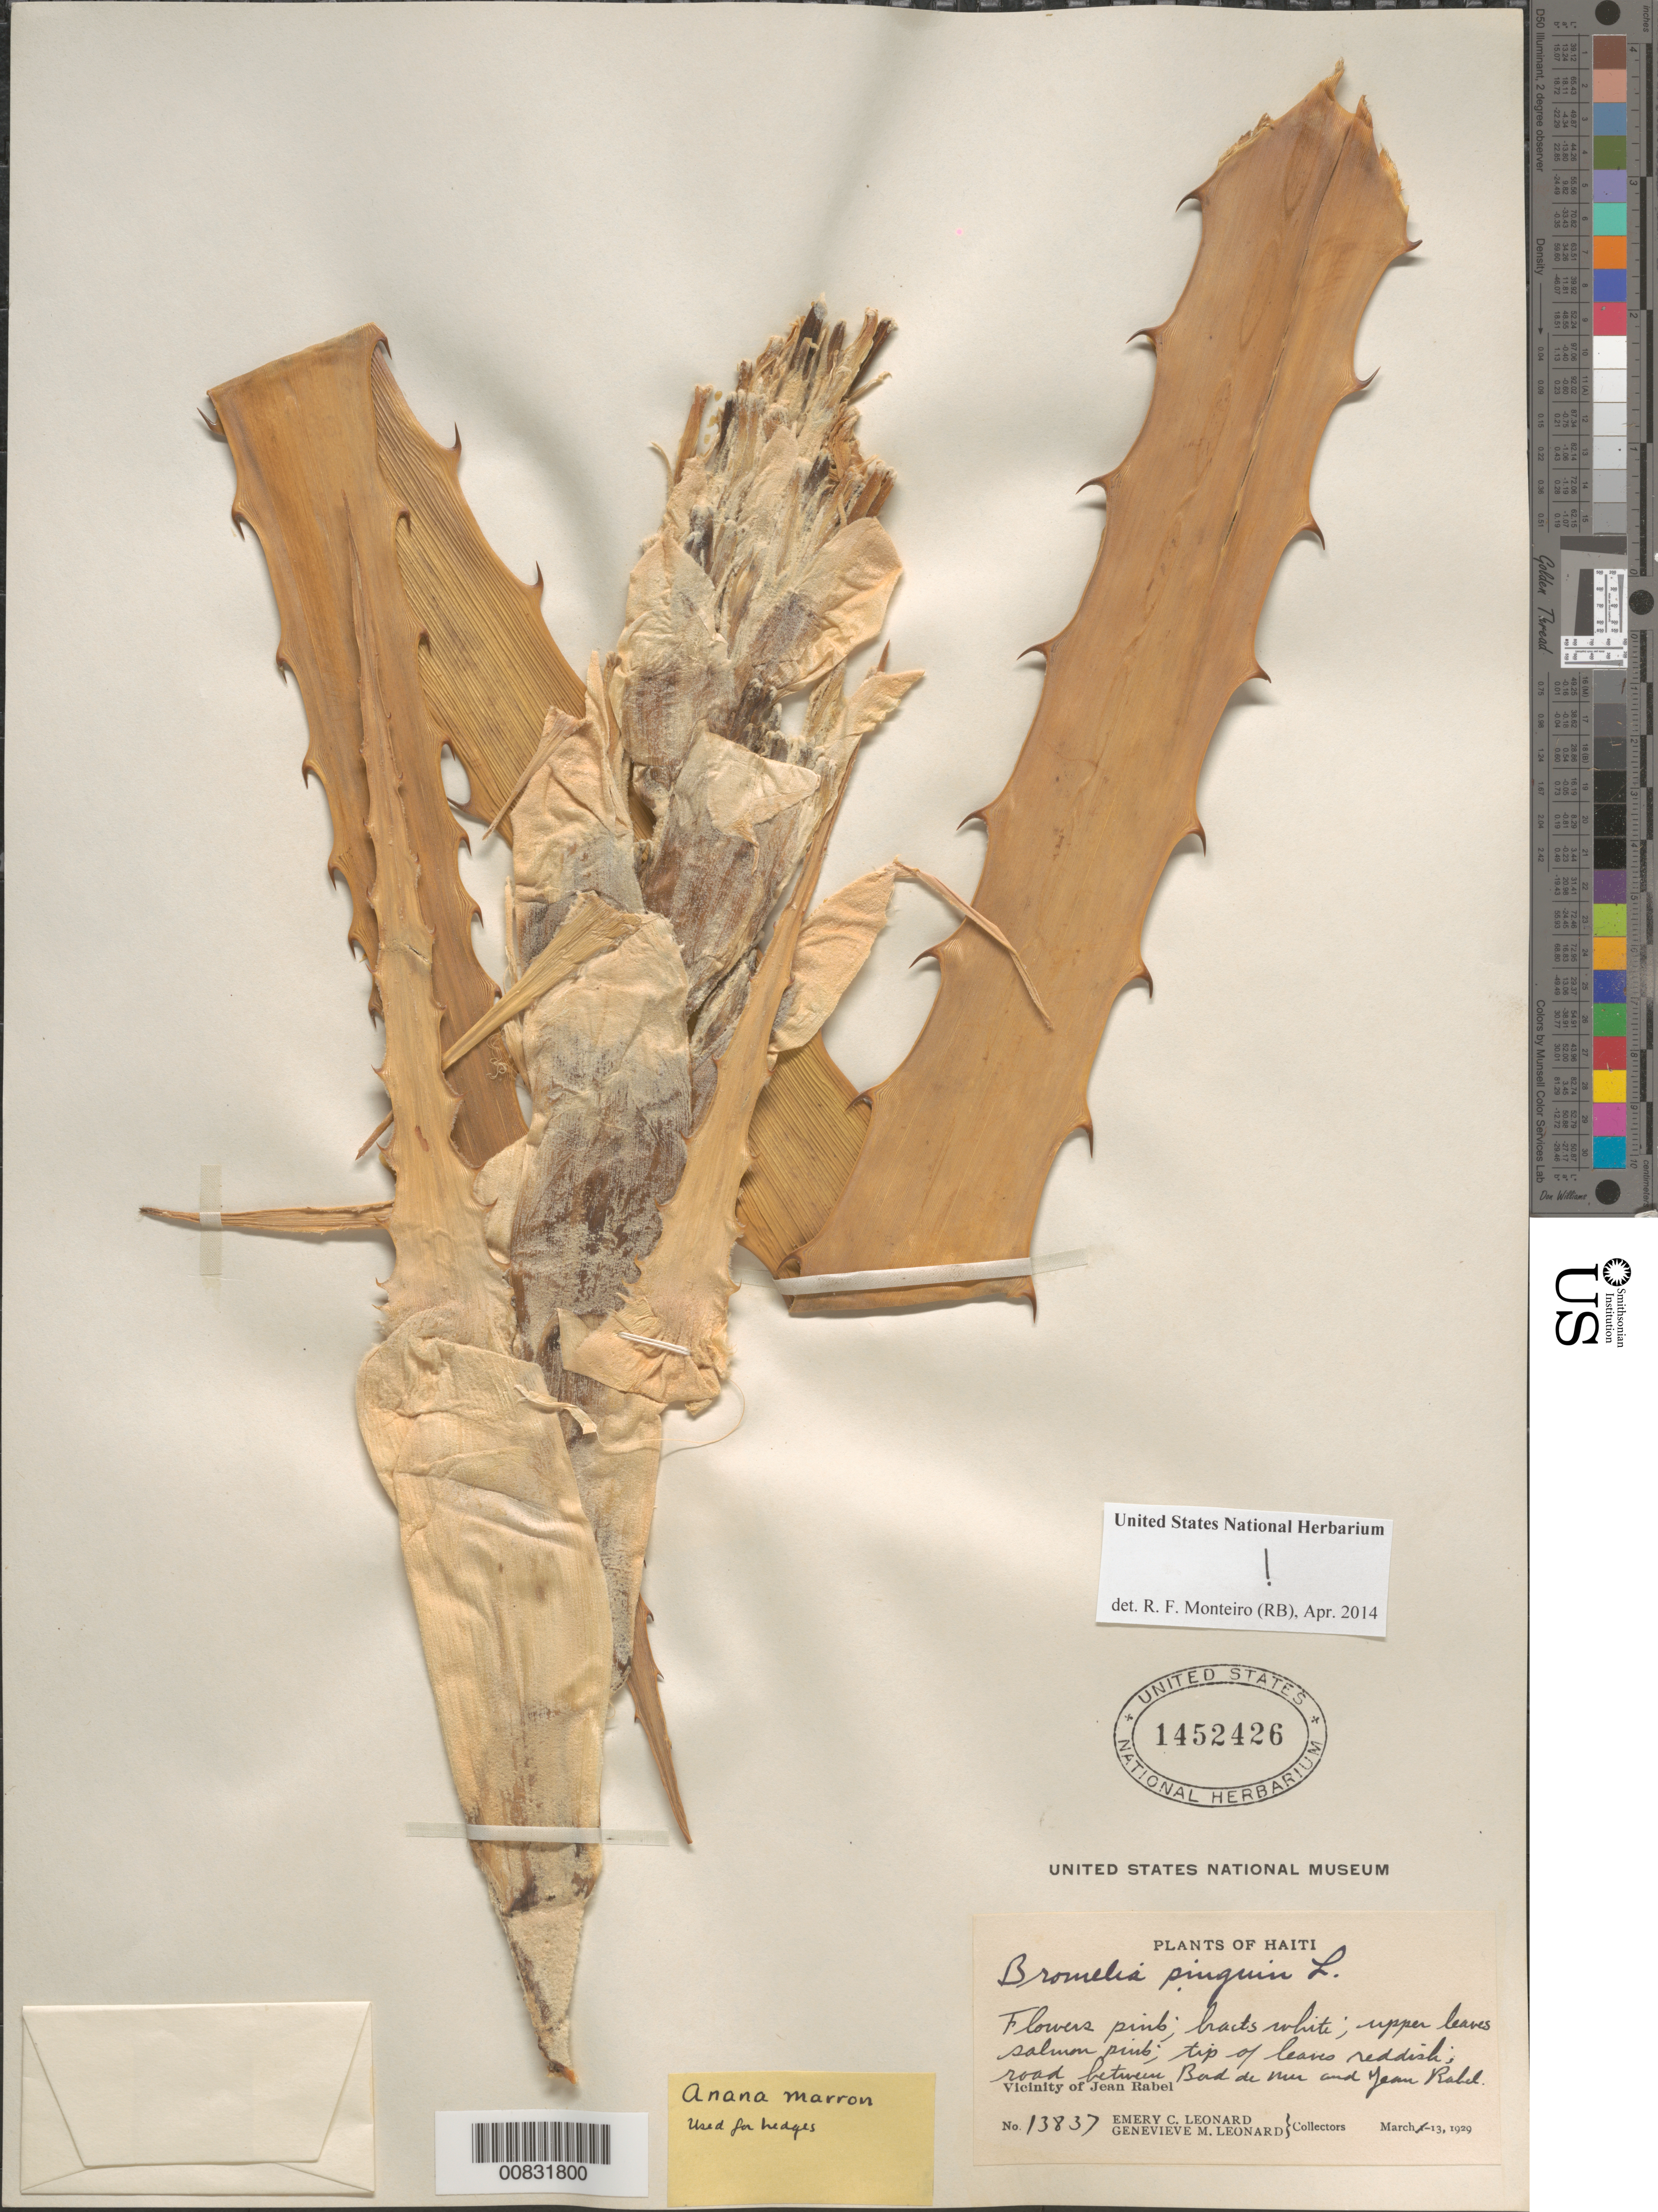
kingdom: Plantae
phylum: Tracheophyta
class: Liliopsida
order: Poales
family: Bromeliaceae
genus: Bromelia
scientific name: Bromelia pinguin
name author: L.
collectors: E. C. Leonard & G. M. Leonard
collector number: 13837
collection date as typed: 13 Mar 1929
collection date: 1929-03-13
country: Haiti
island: Hispaniola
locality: Vicinity of Jean Rabel. Road between "Bad de Nur" and Jean Rabel.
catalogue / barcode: US 1452426